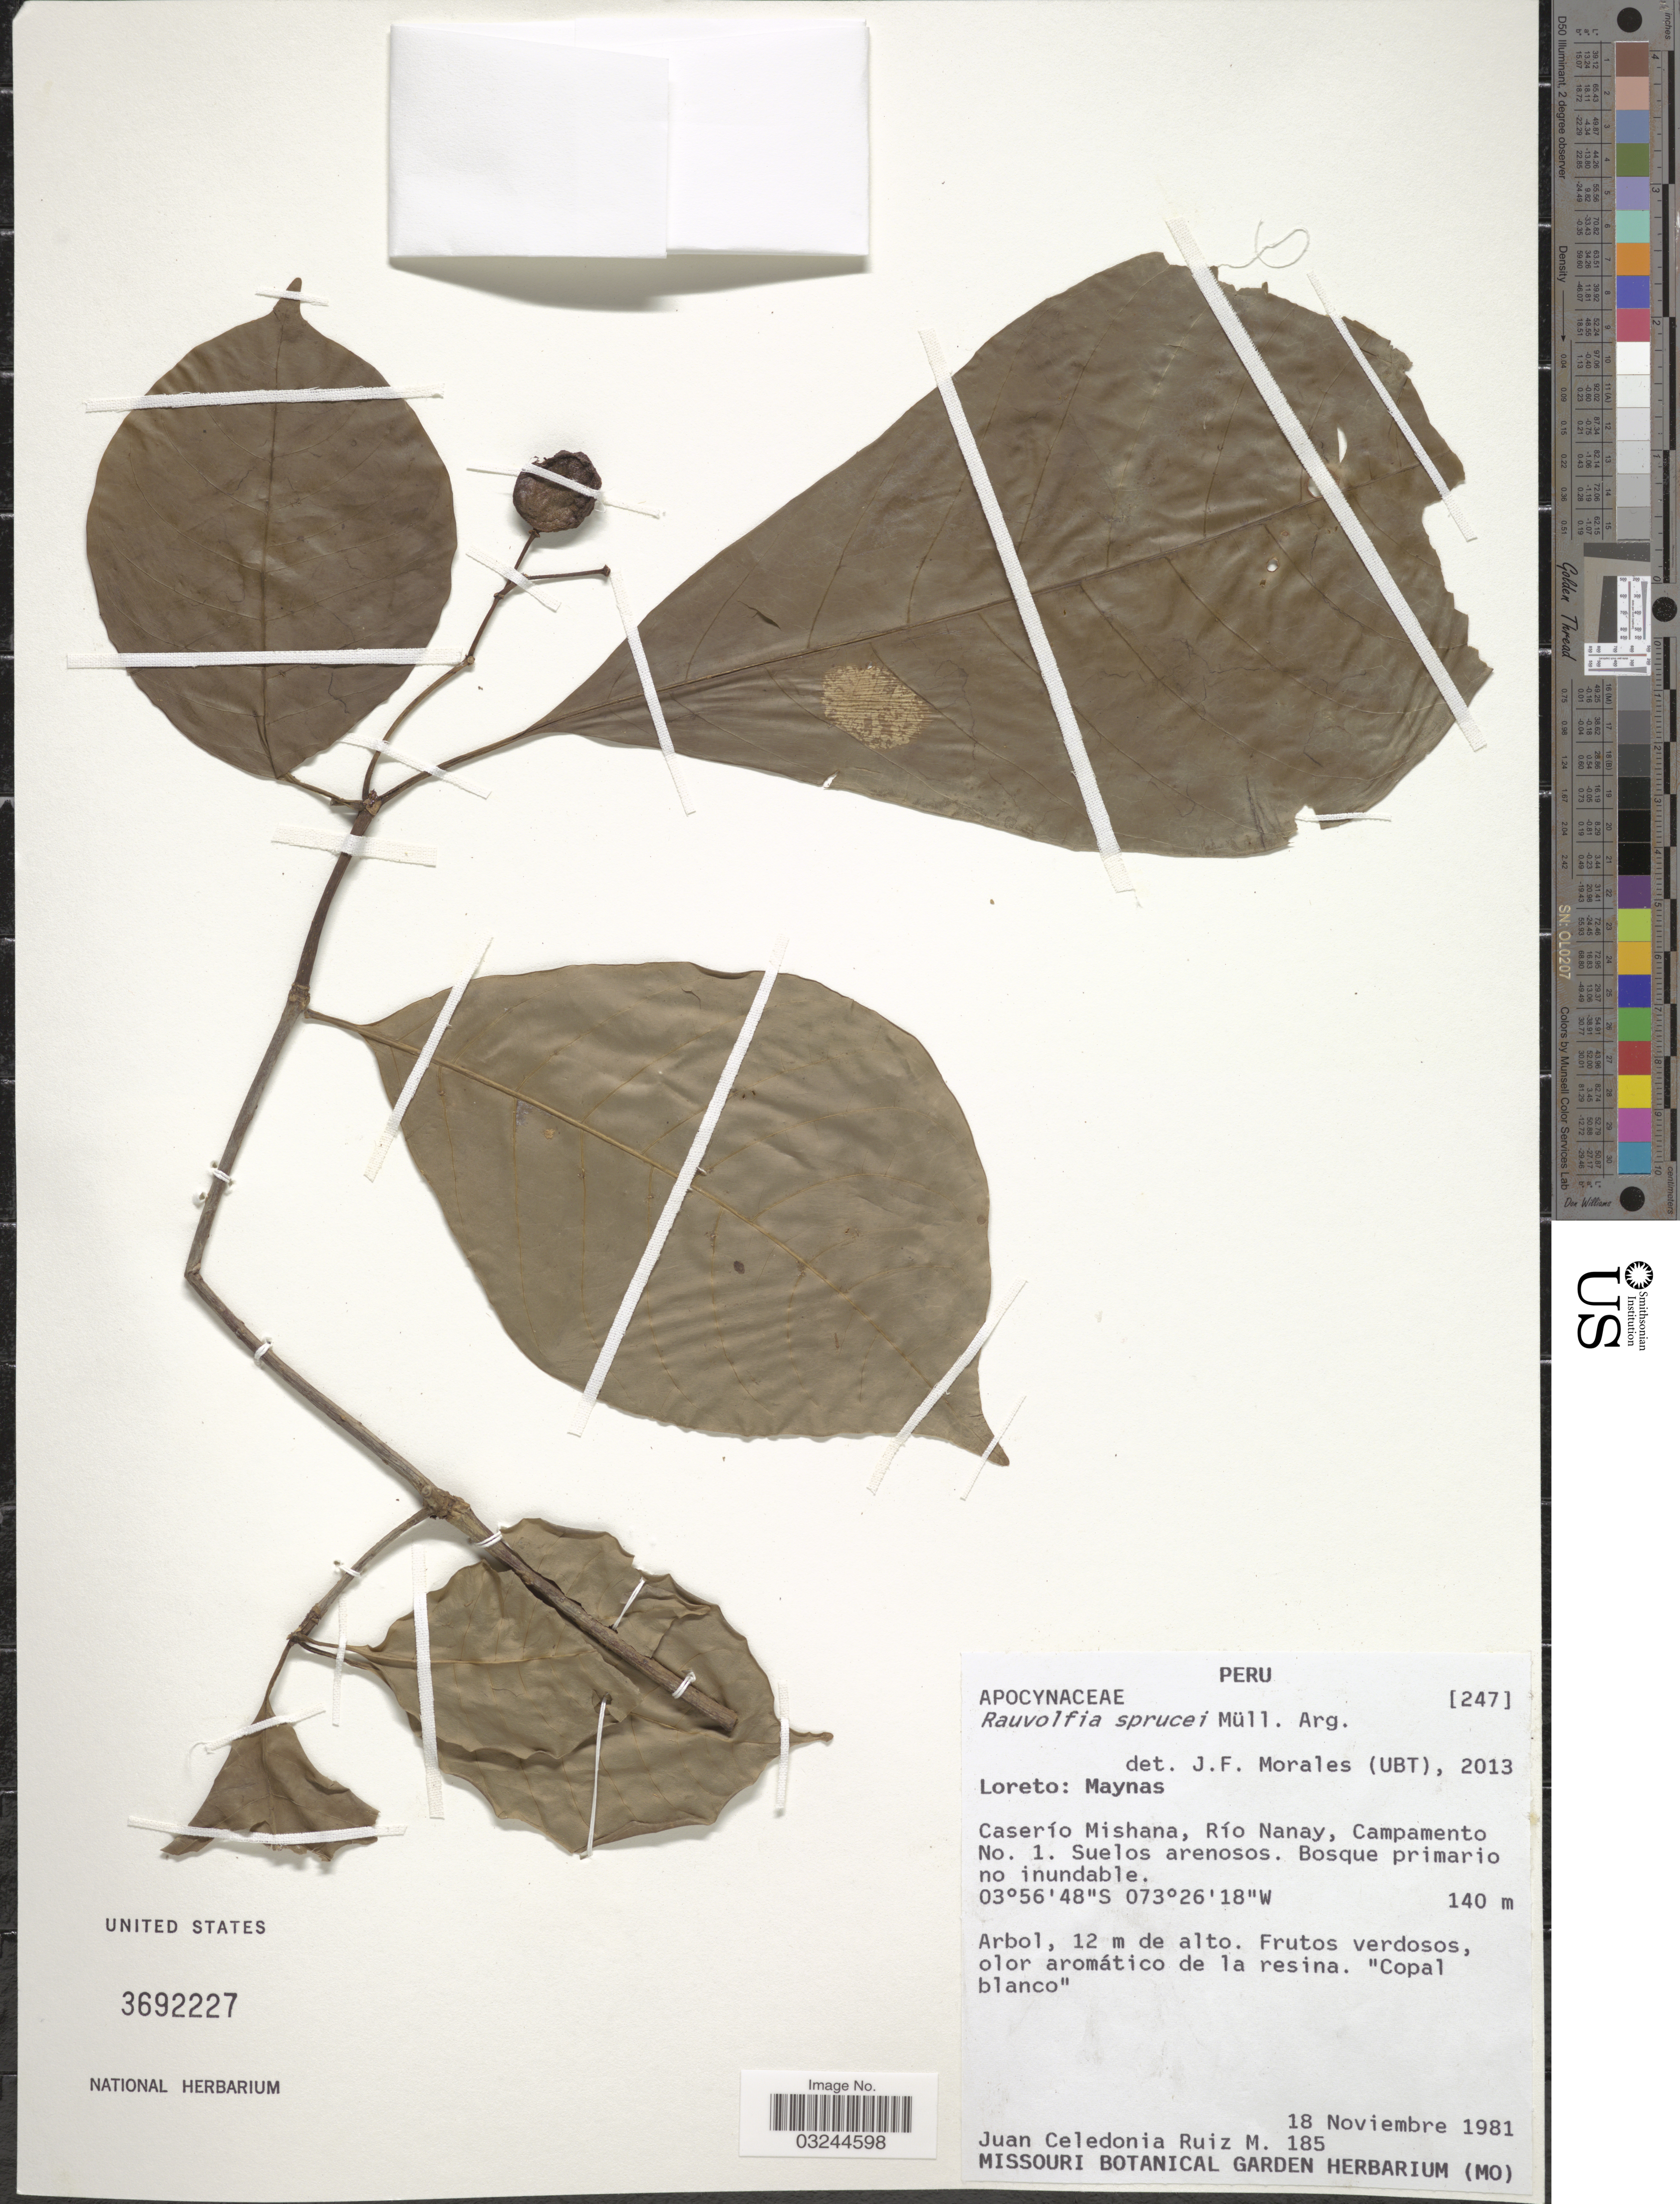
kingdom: Plantae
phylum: Tracheophyta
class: Magnoliopsida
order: Gentianales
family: Apocynaceae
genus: Rauvolfia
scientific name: Rauvolfia sprucei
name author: Müll. Arg.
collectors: J. C. Ruíz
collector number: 185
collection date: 1981-11-18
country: Peru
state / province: Loreto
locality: Maynas. Caserío Mishana, Río Nanay, Campamento No. 1.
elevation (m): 140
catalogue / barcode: US 3692227